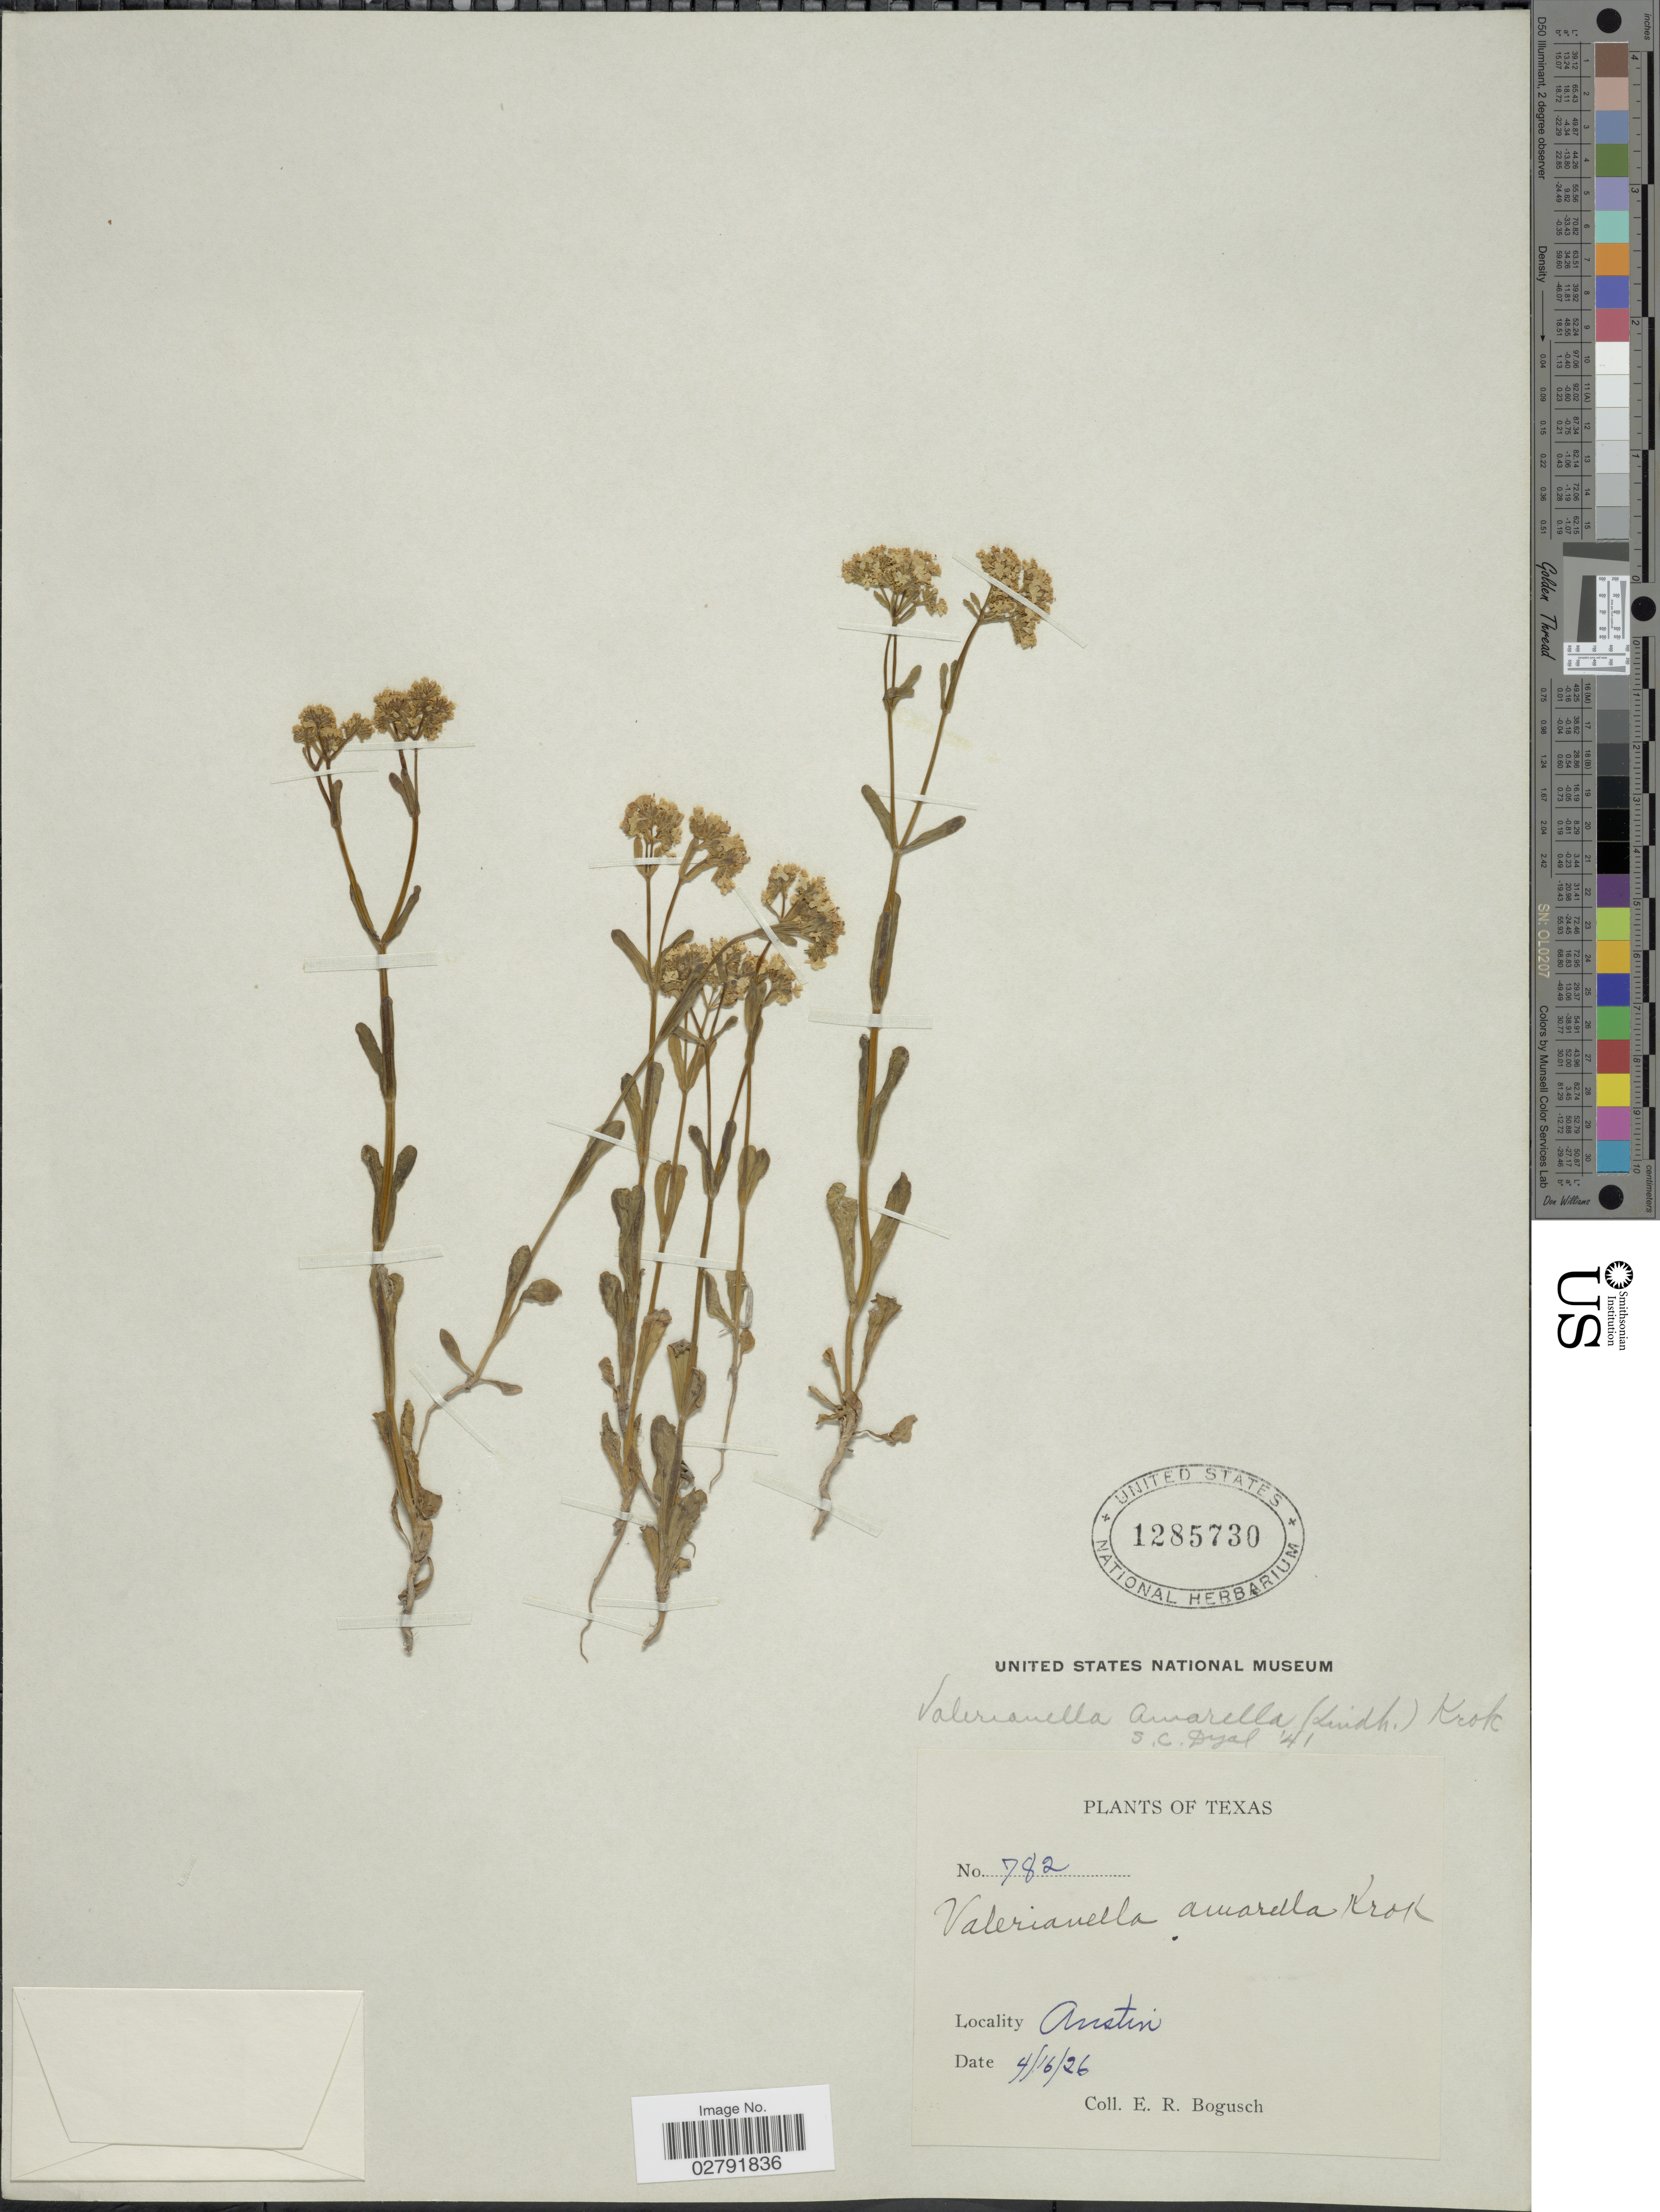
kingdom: Plantae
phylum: Tracheophyta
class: Magnoliopsida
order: Dipsacales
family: Caprifoliaceae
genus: Valerianella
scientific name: Valerianella amarella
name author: (Lindl. ex Engelm.) Krok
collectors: E. Bogusch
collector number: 782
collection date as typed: Transcribed d/m/y: 16/4/26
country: United States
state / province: Texas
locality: Austin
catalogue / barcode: US 1285730